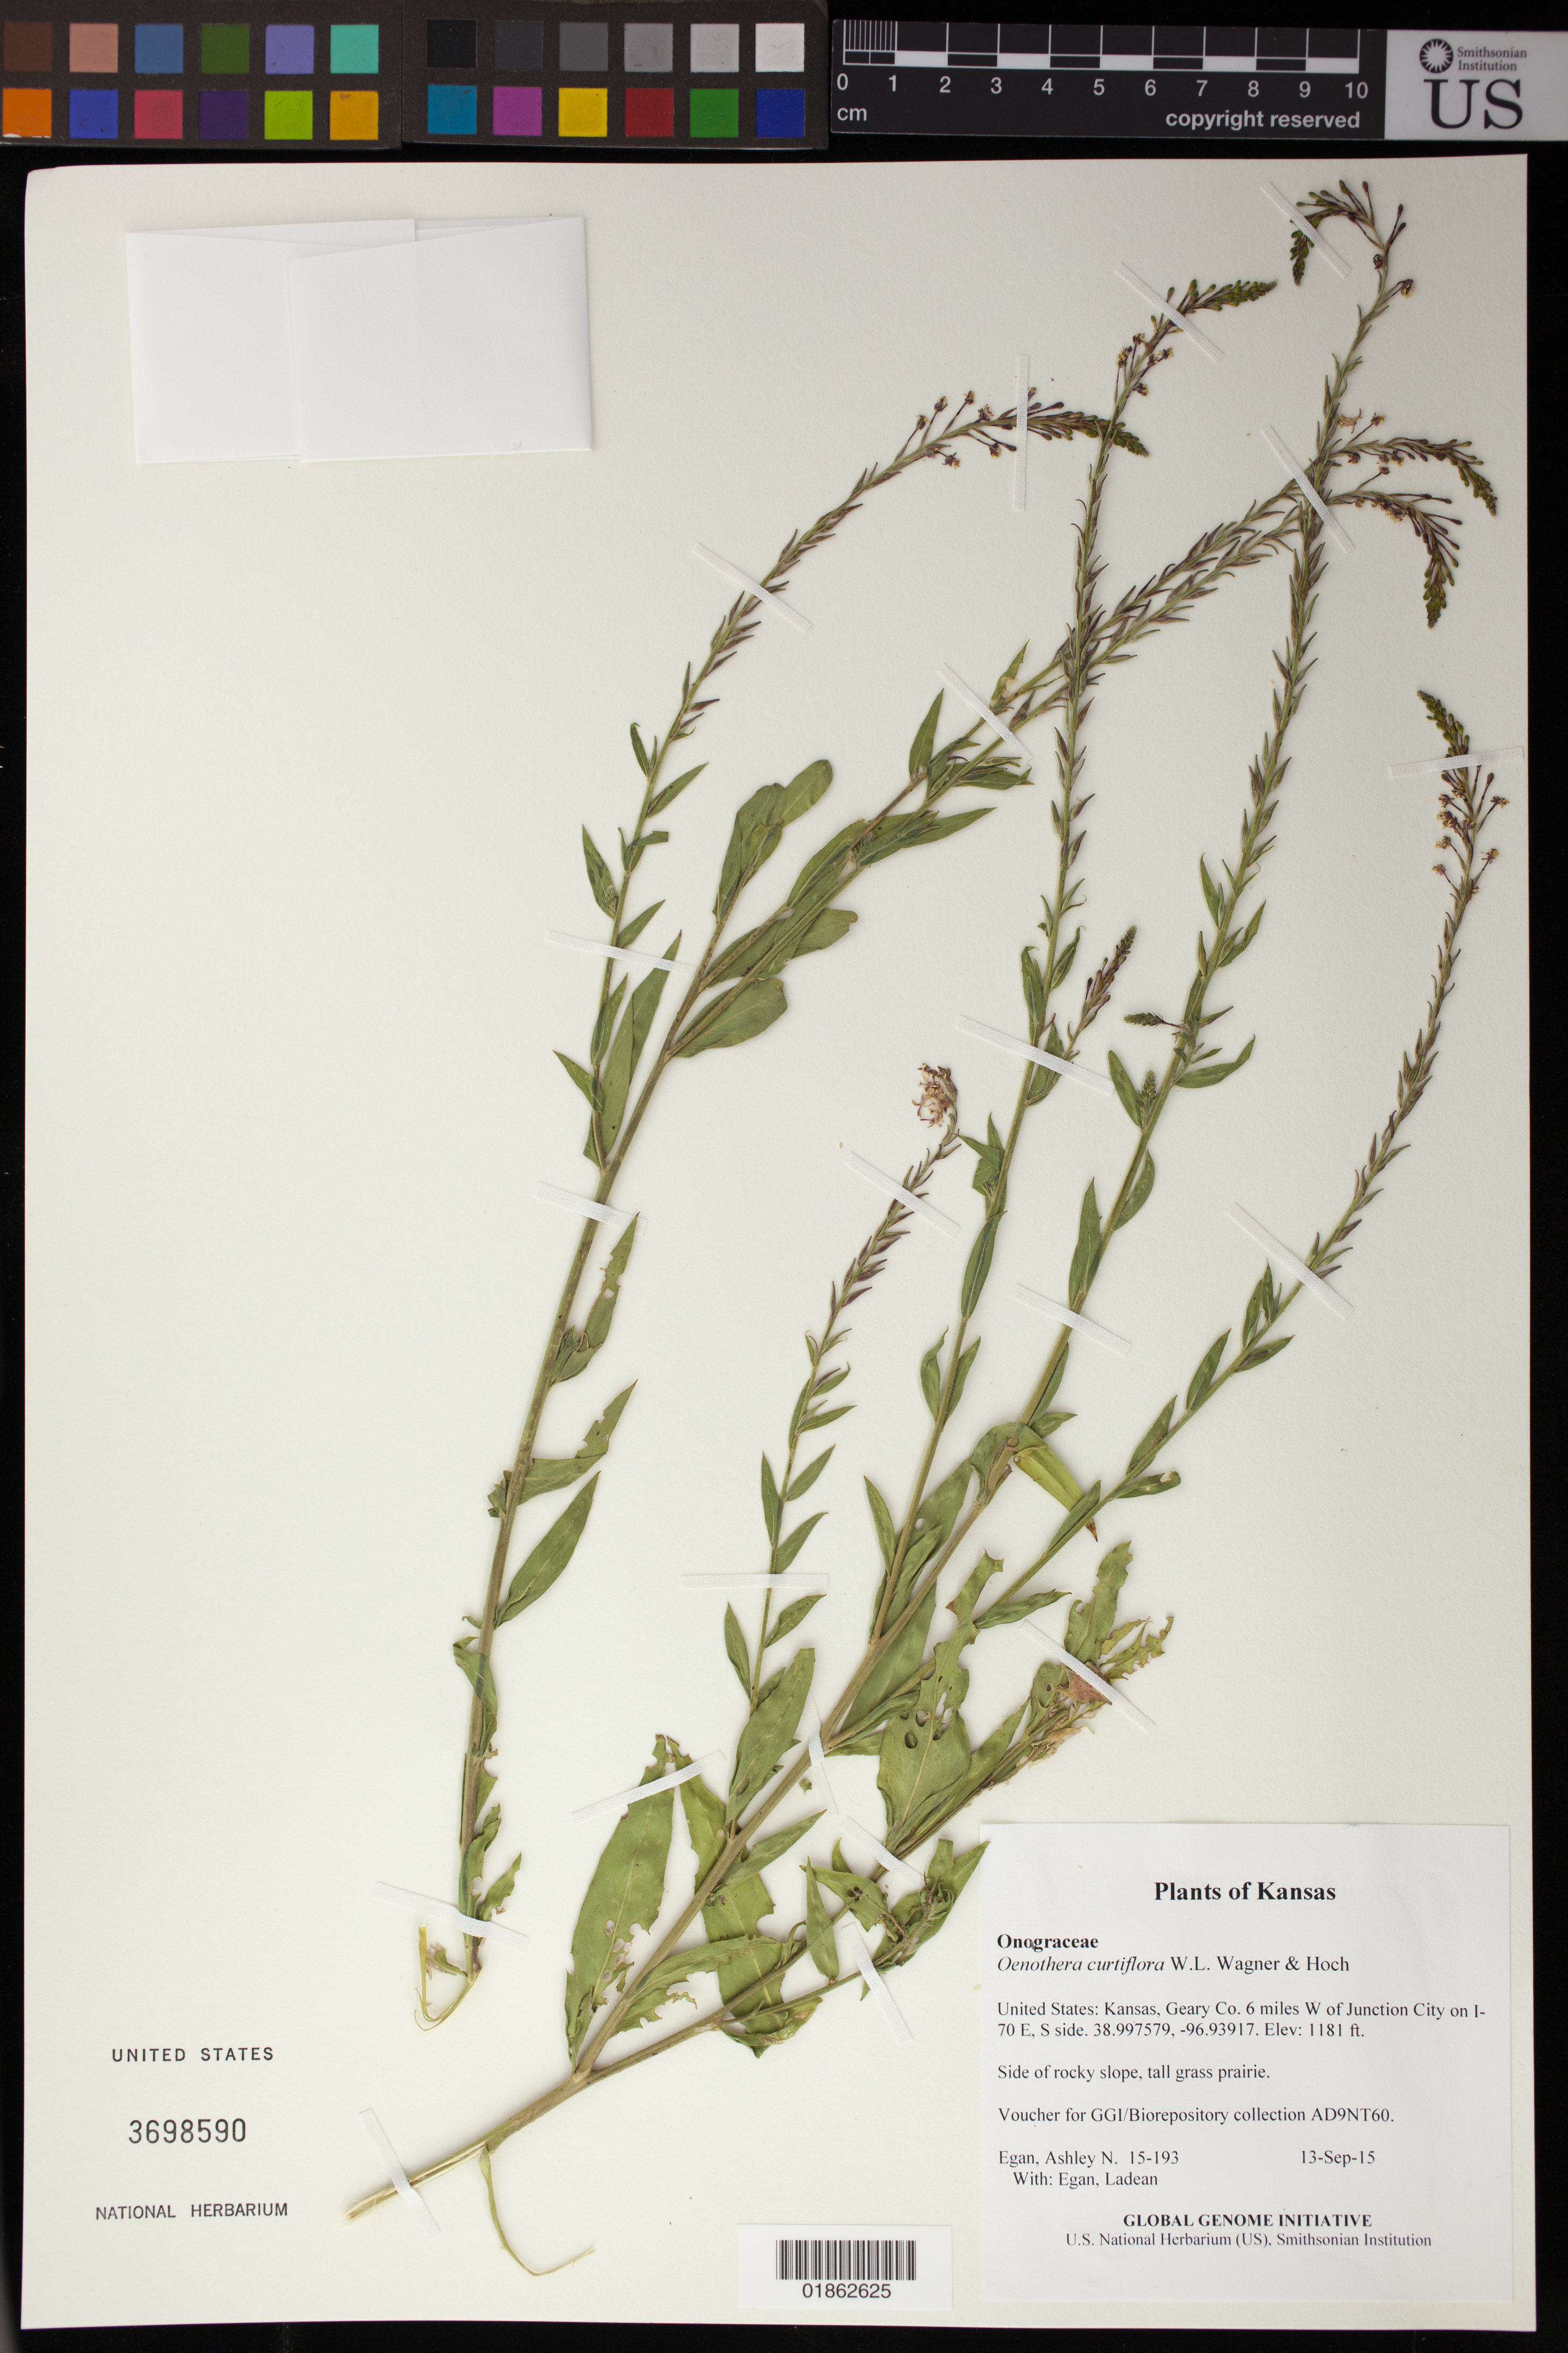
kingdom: Plantae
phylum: Tracheophyta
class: Magnoliopsida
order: Myrtales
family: Onagraceae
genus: Oenothera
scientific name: Oenothera curtiflora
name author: W.L. Wagner & Hoch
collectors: A. N. Egan & L. Egan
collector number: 15-193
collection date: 2015-09-13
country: United States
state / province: Kansas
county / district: Geary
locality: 6 miles W of Junction City on I-70 E, S side.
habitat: side of rocky slope, tall grass prairie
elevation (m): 1181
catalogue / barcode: US 3698590